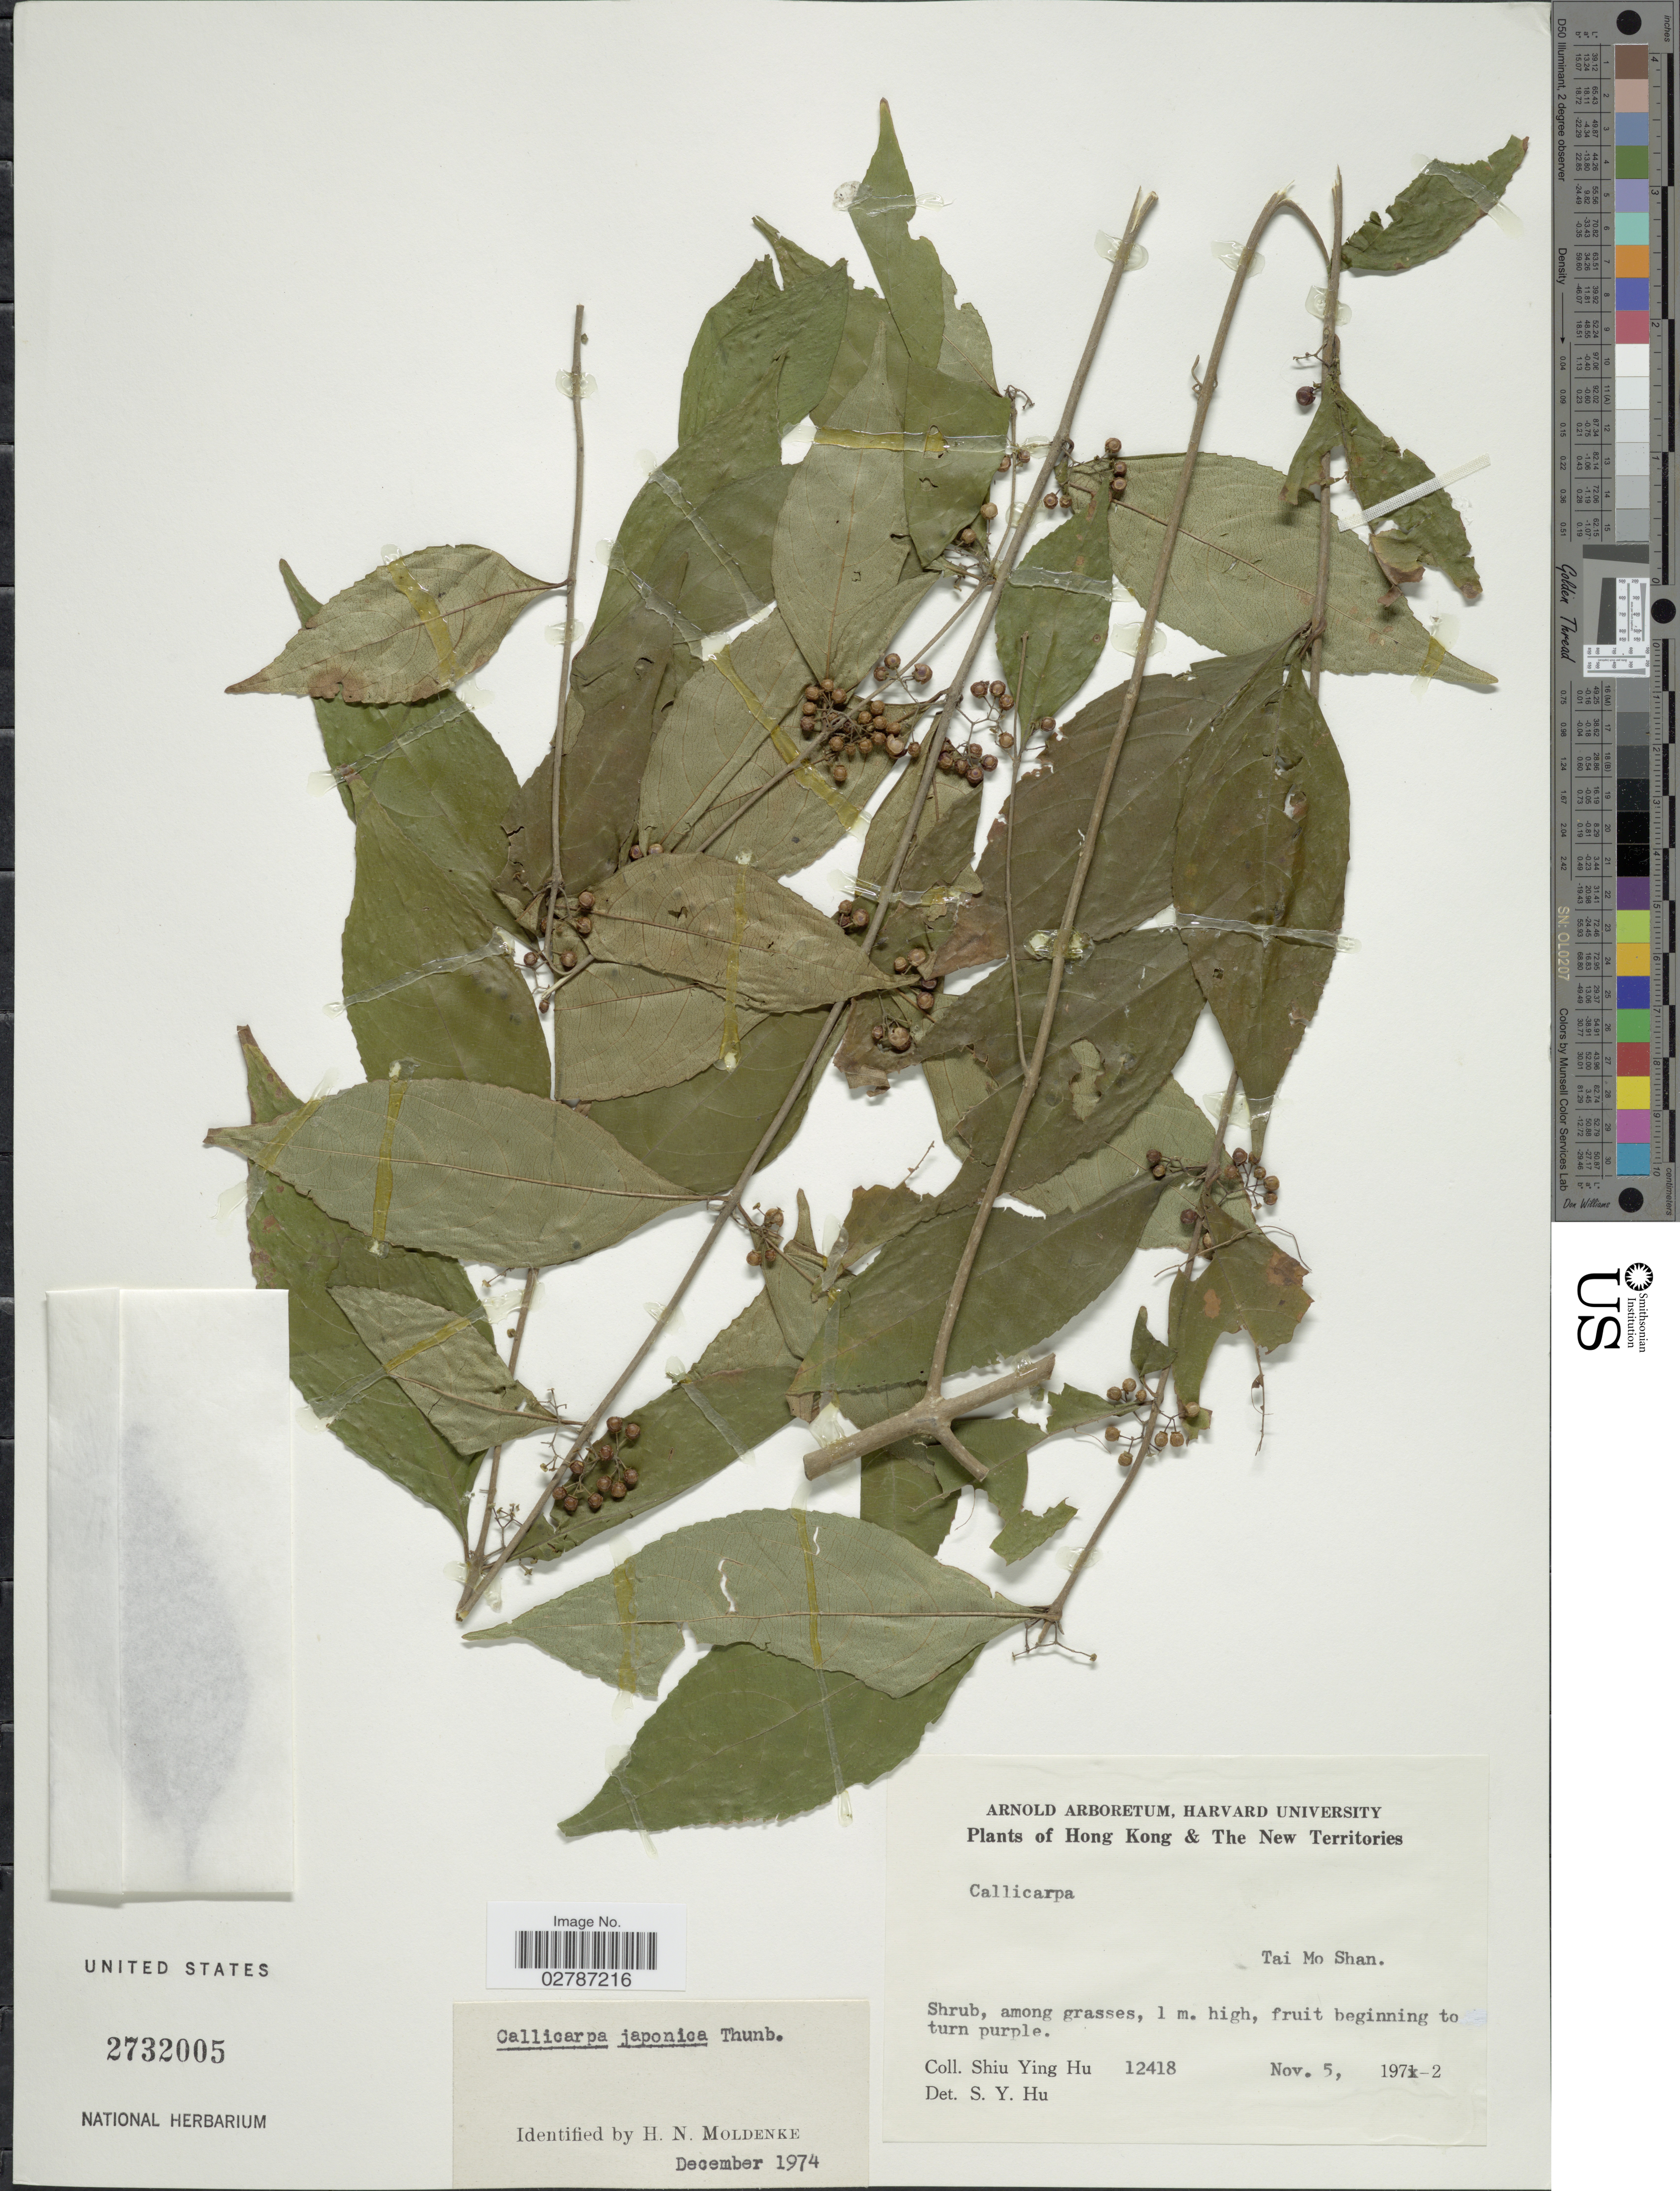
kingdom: Plantae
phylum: Tracheophyta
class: Magnoliopsida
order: Lamiales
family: Lamiaceae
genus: Callicarpa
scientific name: Callicarpa japonica var. angustata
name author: Rehder in Sarg.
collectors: S. Y. Hu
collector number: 12418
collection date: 1972-11-05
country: China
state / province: Hong Kong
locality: The New Territories. Tai Mo Shan.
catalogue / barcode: US 2732005